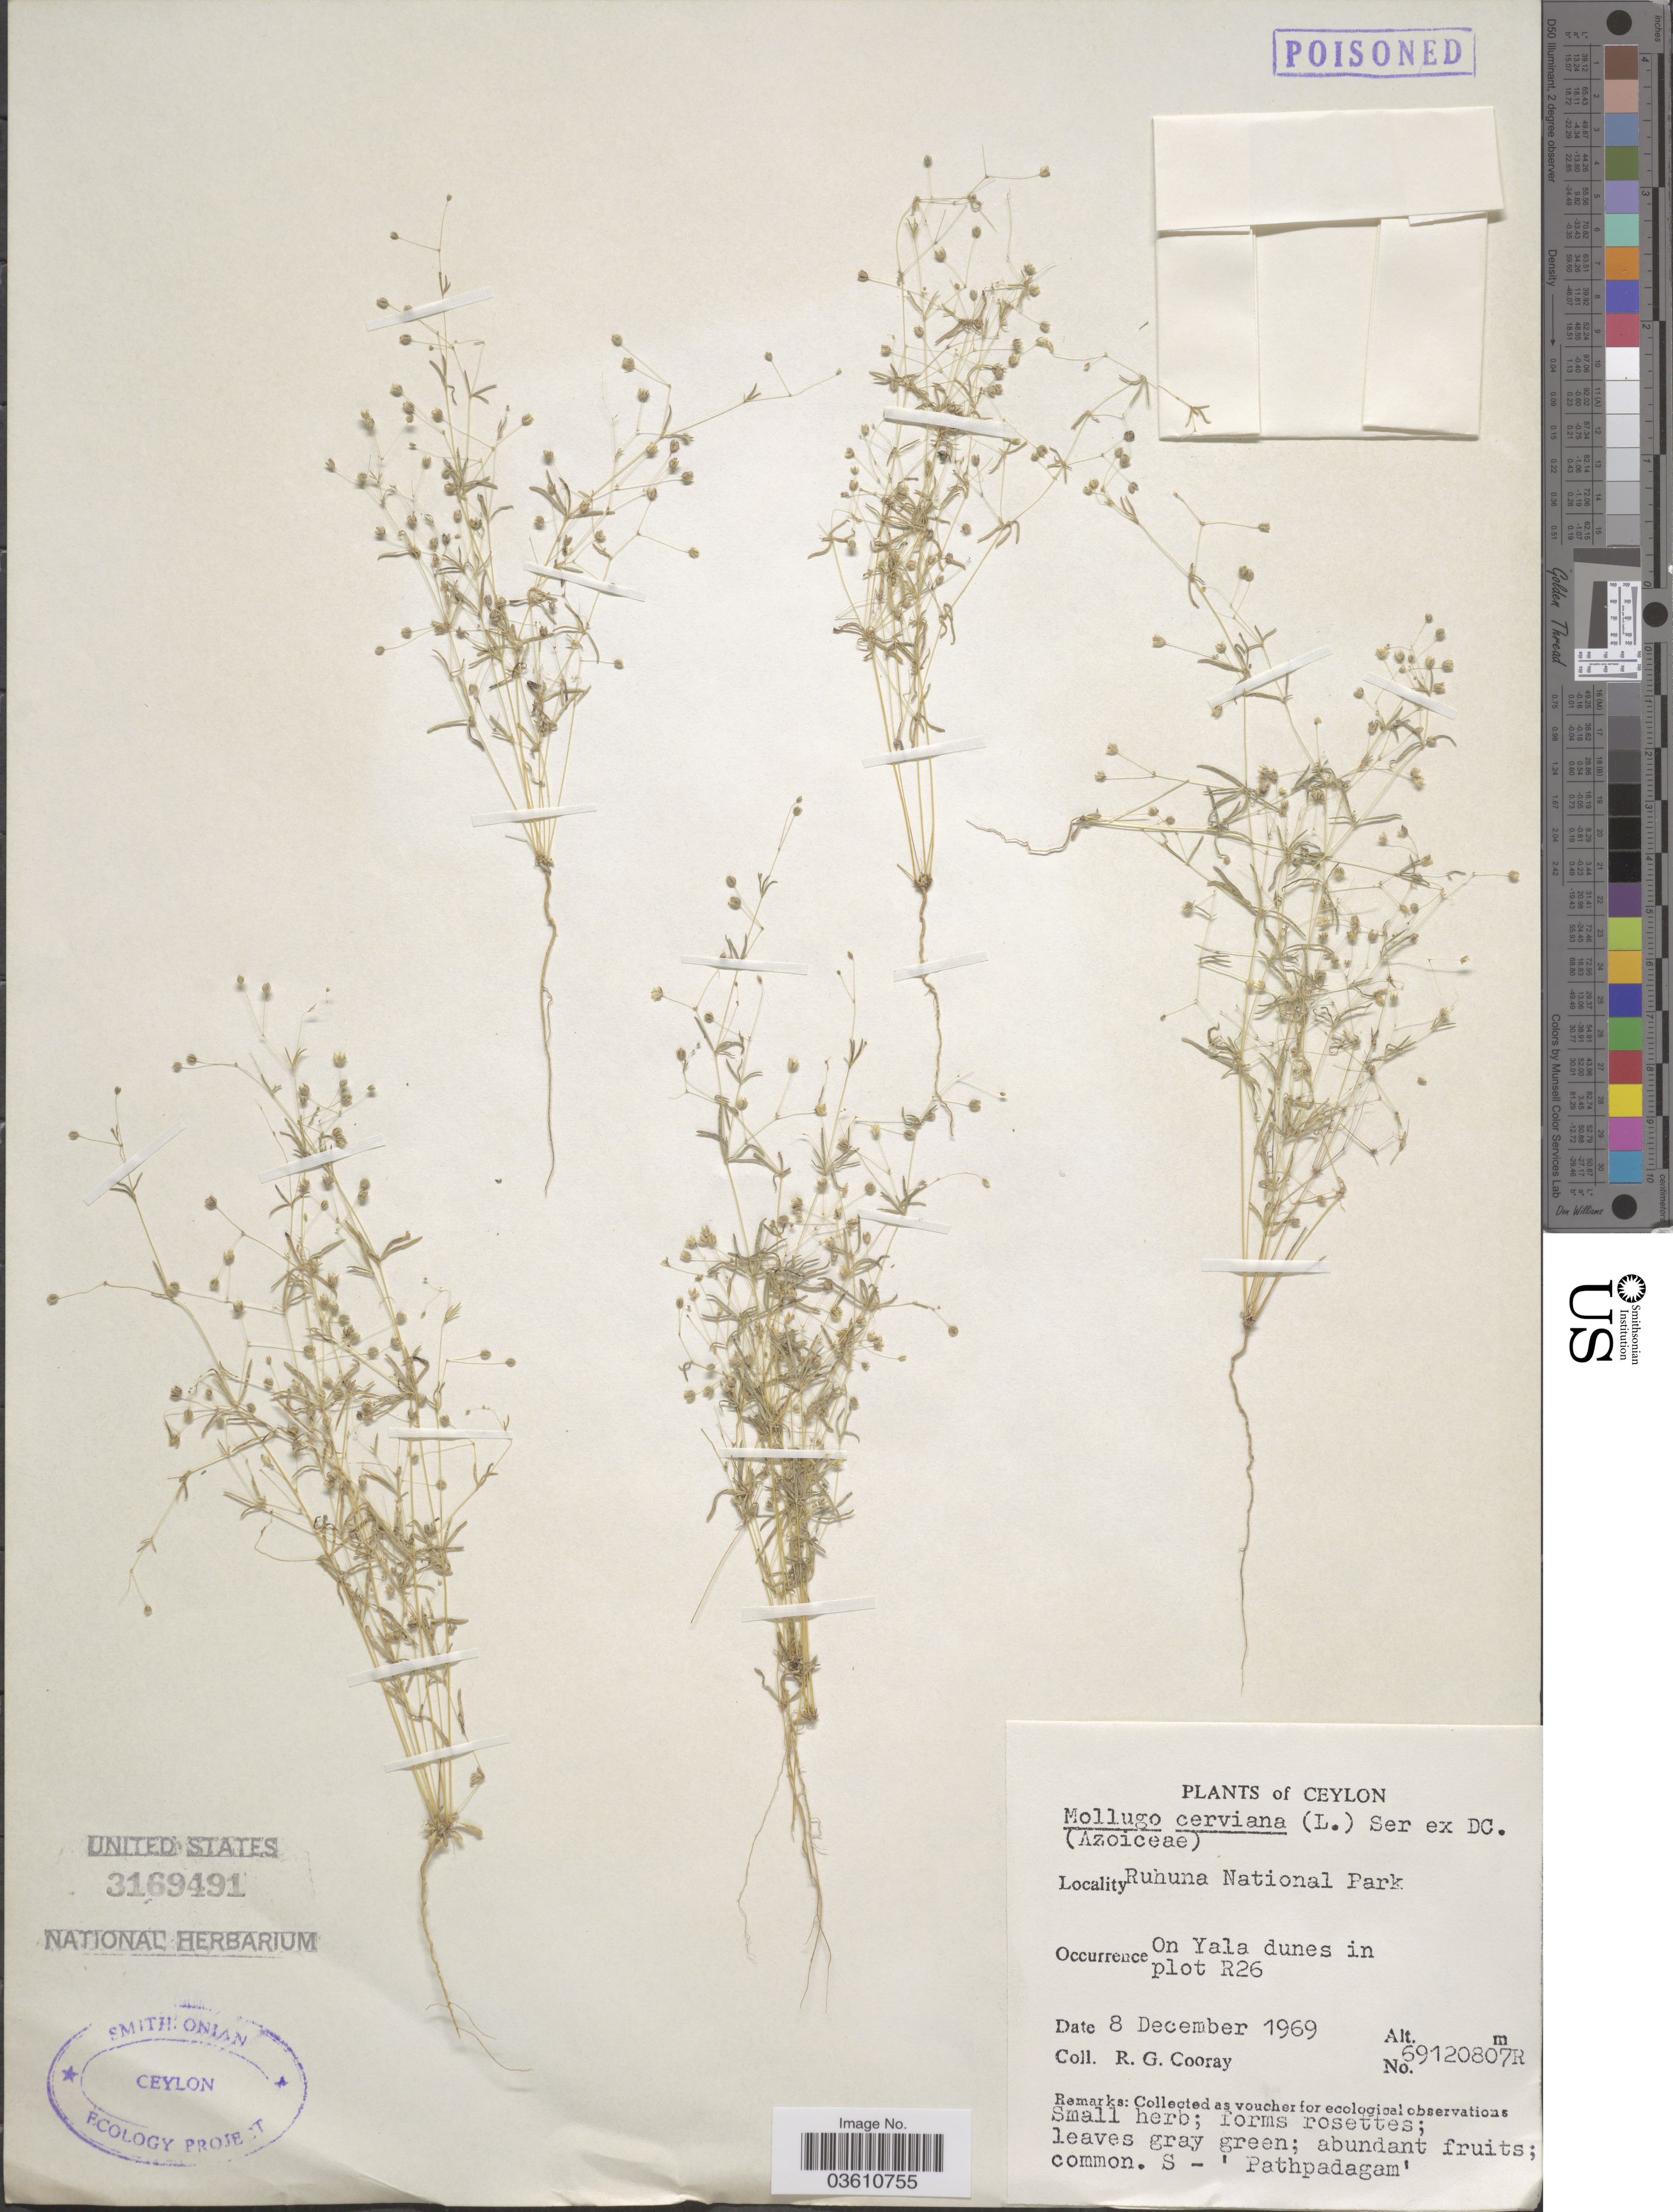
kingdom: Plantae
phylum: Tracheophyta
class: Magnoliopsida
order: Caryophyllales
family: Molluginaceae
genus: Hypertelis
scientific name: Hypertelis umbellata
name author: (Forssk.) Thulin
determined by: Strong, Mark T., (BOT), Smithsonian Institution - National Museum of Natural History (UNITED STATES)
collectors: R. Cooray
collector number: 69120807R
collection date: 1969-12-08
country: Sri Lanka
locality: Ceylon. Ruhuna National Park. On Yala dunes in plot R26.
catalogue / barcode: US 3169491